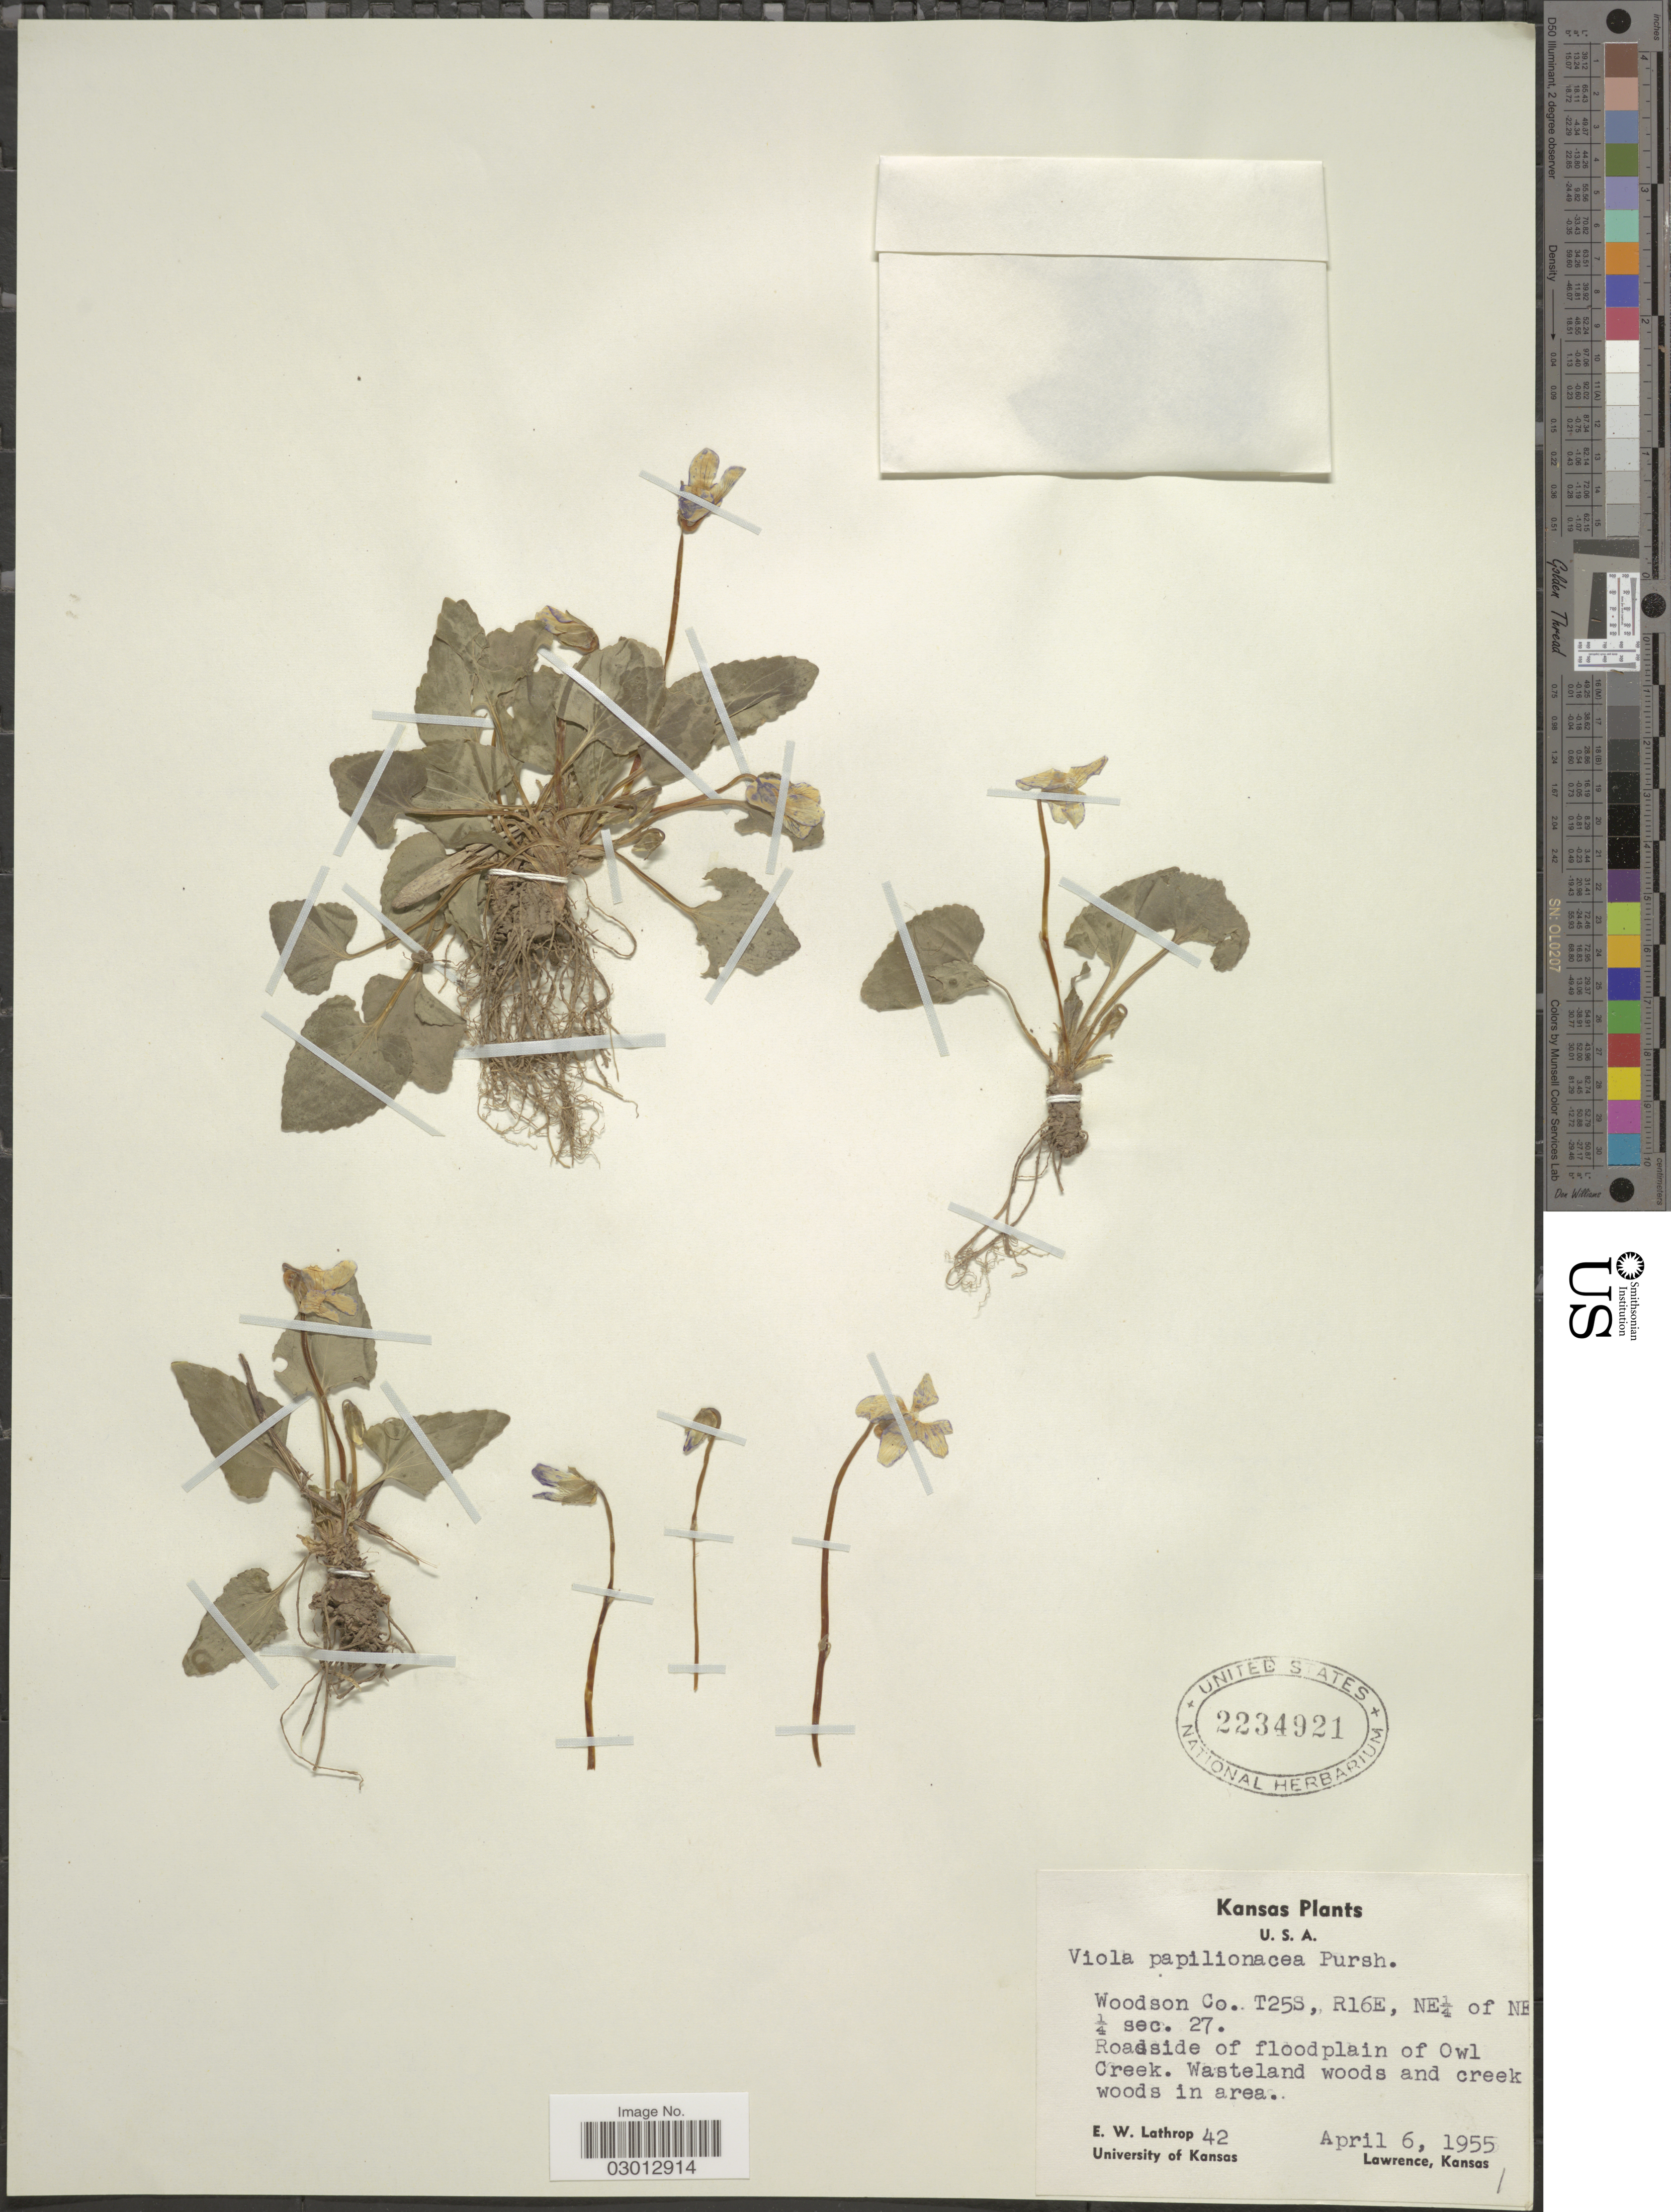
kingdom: Plantae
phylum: Tracheophyta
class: Magnoliopsida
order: Malpighiales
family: Violaceae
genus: Viola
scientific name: Viola papilionacea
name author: Pursh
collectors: E. W. Lathrop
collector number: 42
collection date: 1955-04-06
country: United States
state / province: Kansas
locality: Woodson Co. T25S, R16E, NE¼ of NE ¼ sec. 27. Roadside of floodplain of Owl Creek. Wasteland woods and creek woods in area.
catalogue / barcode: US 2234921